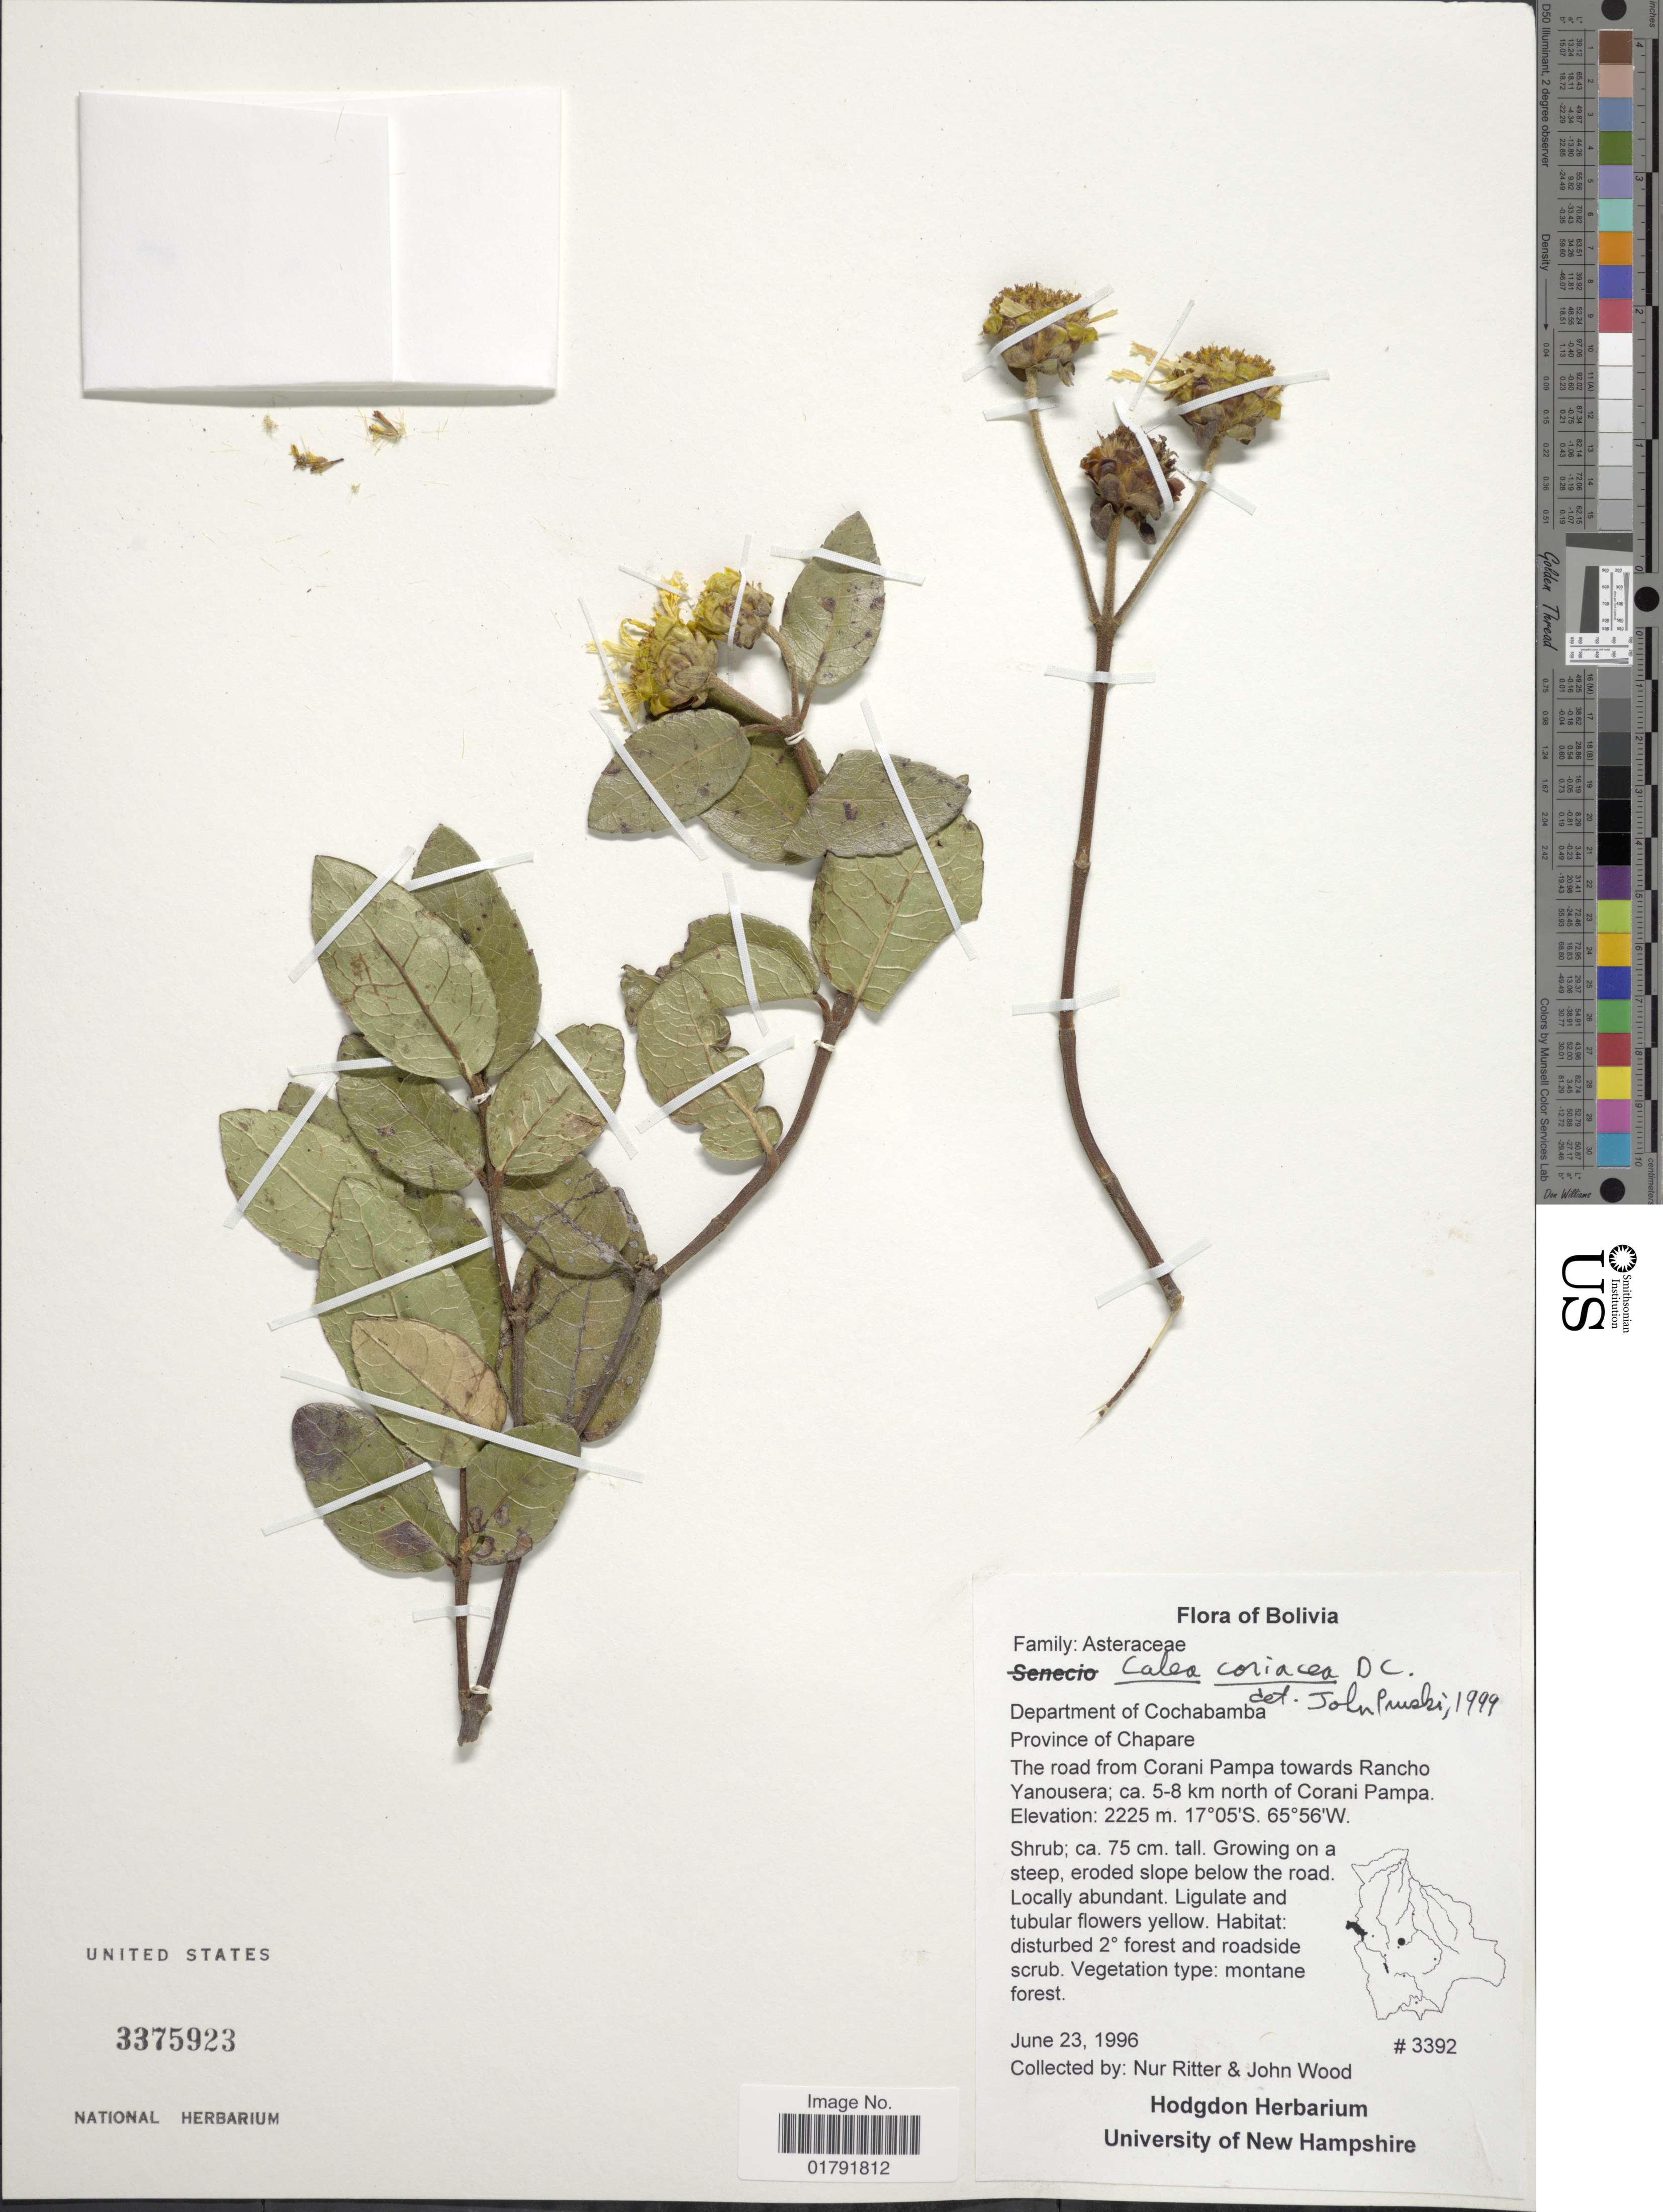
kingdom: Plantae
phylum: Tracheophyta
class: Magnoliopsida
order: Asterales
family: Asteraceae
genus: Calea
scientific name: Calea coriacea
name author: DC.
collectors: N. Ritter & J. Wood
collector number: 3392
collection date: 1996-06-23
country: Bolivia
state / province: Cochabamba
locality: Province of Chapare, the road from Corani Pampa towards Rancho Yanousera; ca. 5-8 km north of Corani Pampa.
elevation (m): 2225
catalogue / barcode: US 3375923